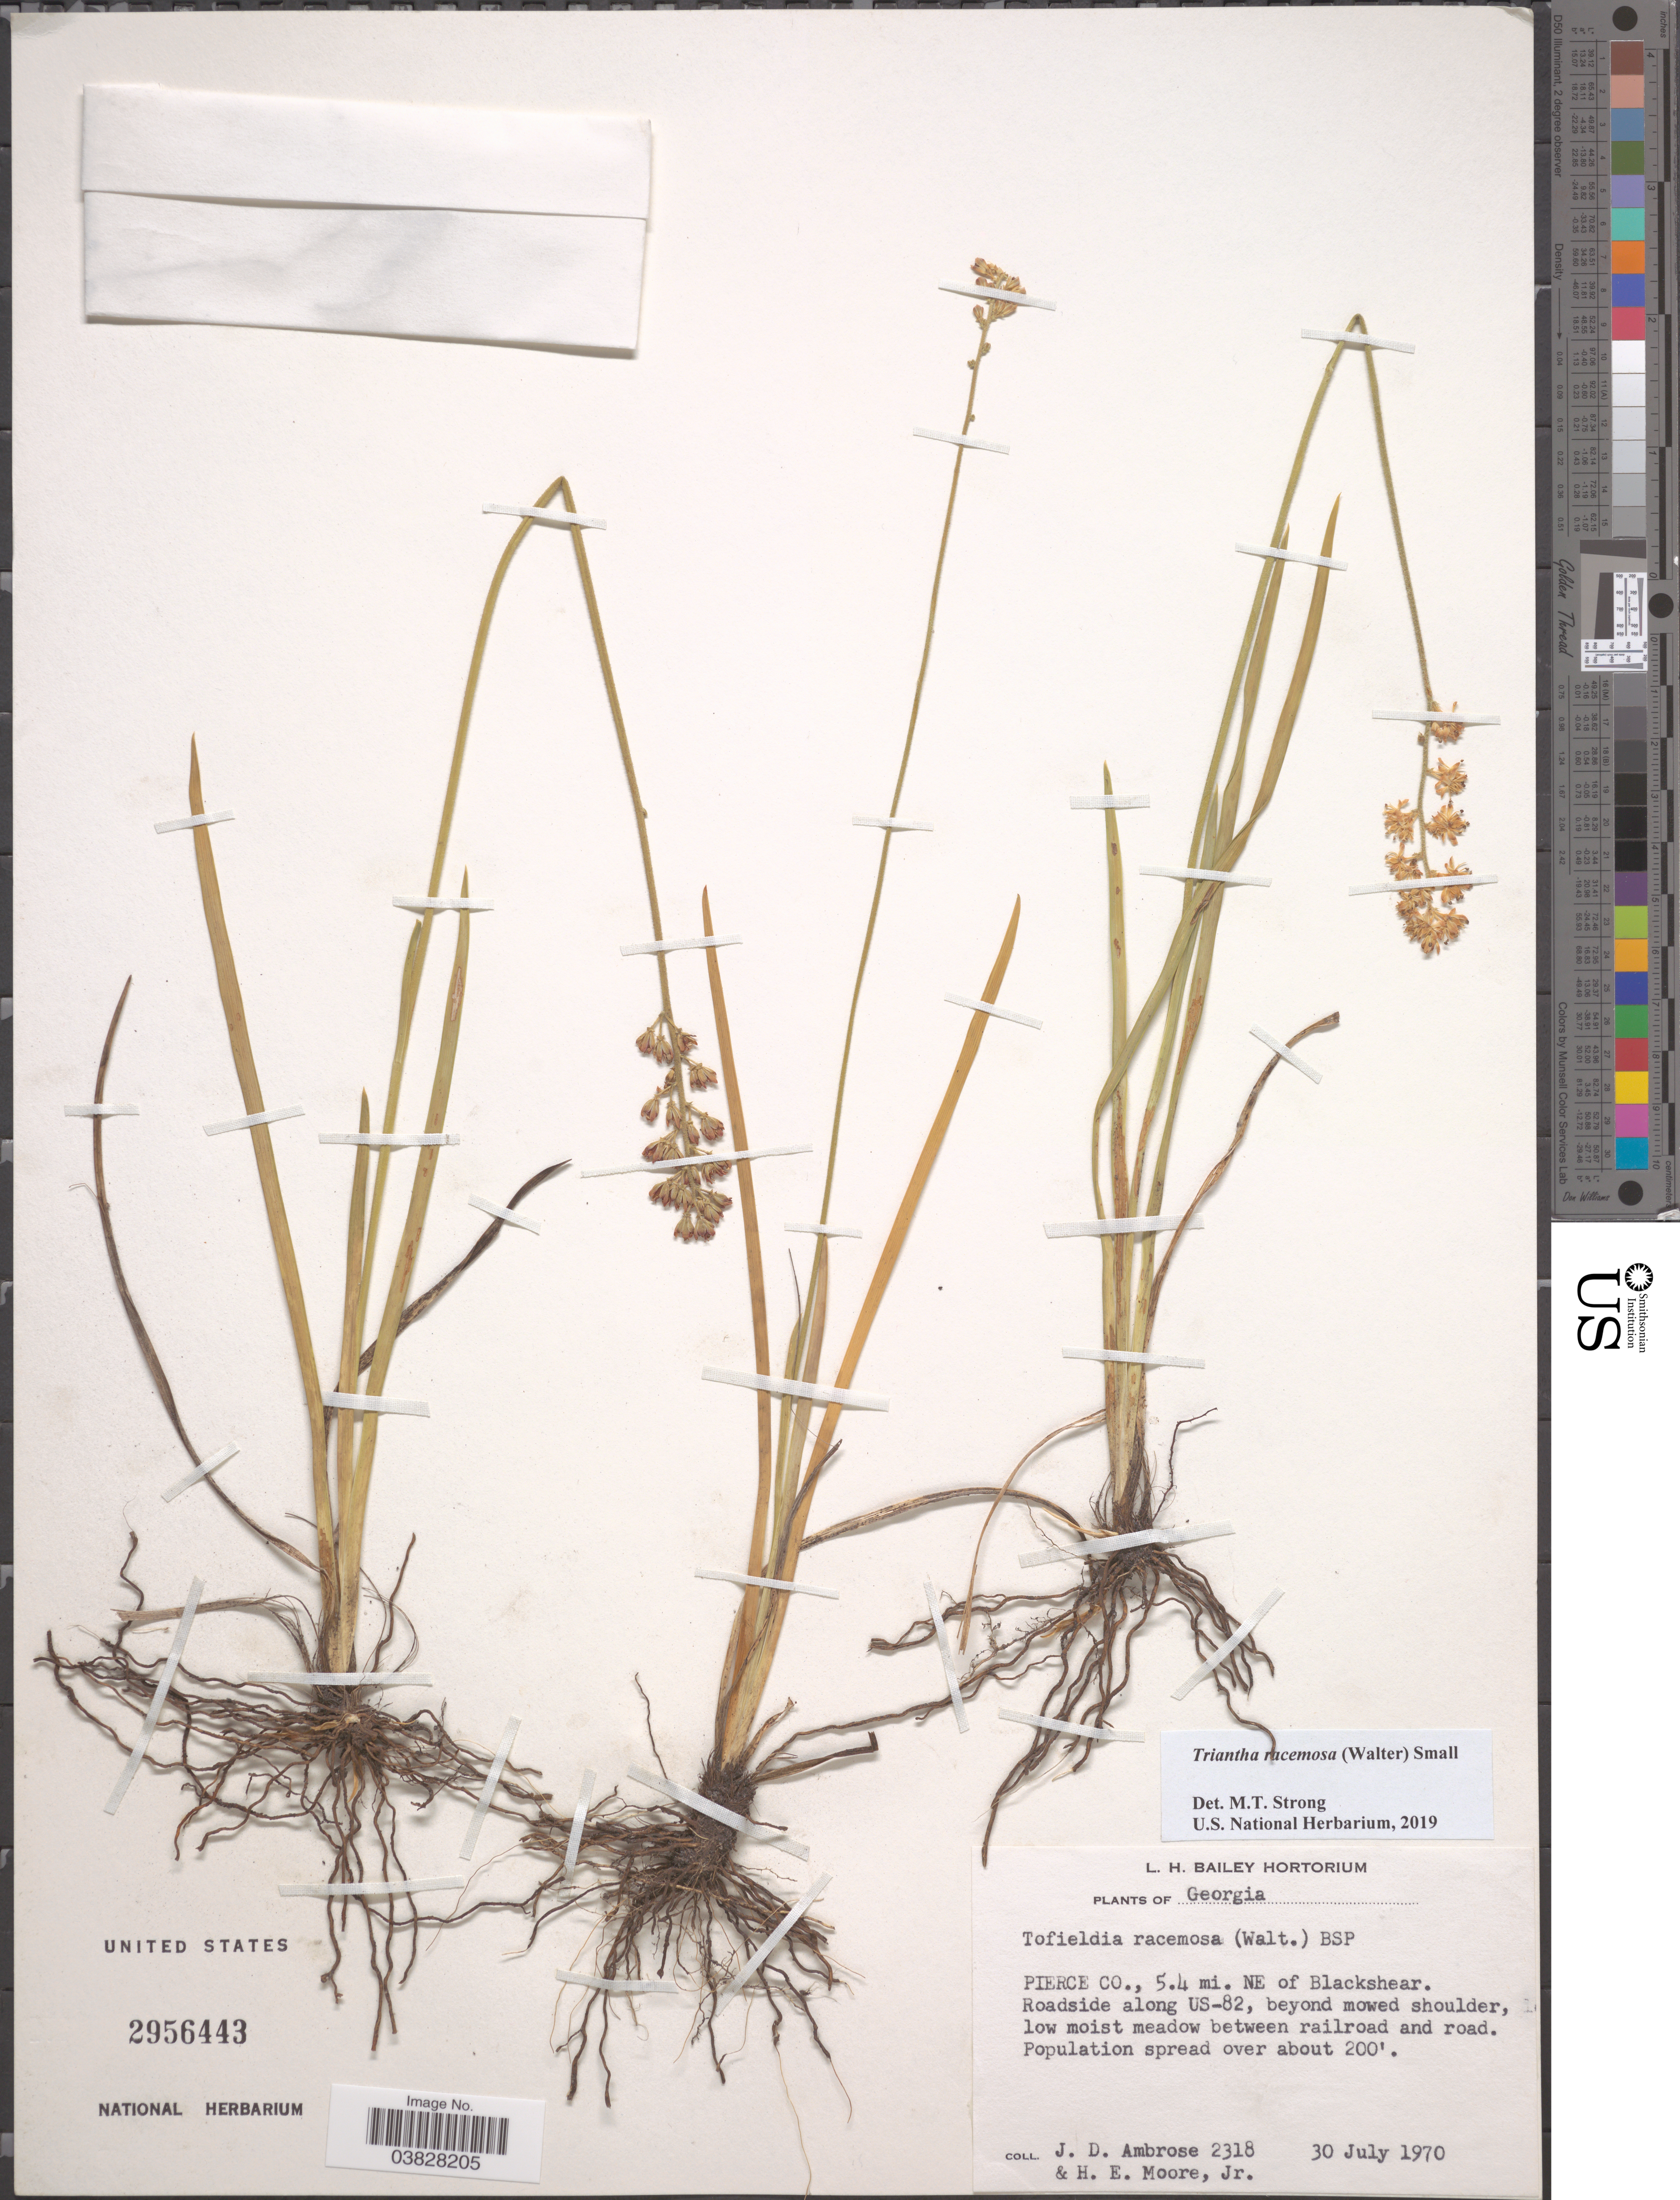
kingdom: Plantae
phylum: Tracheophyta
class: Liliopsida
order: Alismatales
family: Tofieldiaceae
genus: Triantha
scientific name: Triantha racemosa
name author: (Walter) Small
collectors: J. D. Ambrose & H. Moore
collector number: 2318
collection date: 1970-07-30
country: United States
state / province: Georgia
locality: Pierce Co., 5.4 mi. NE of Blackshear. Roadside along US-82, beyond mowed shoulder, between railroad and road.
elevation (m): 61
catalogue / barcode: US 2956443